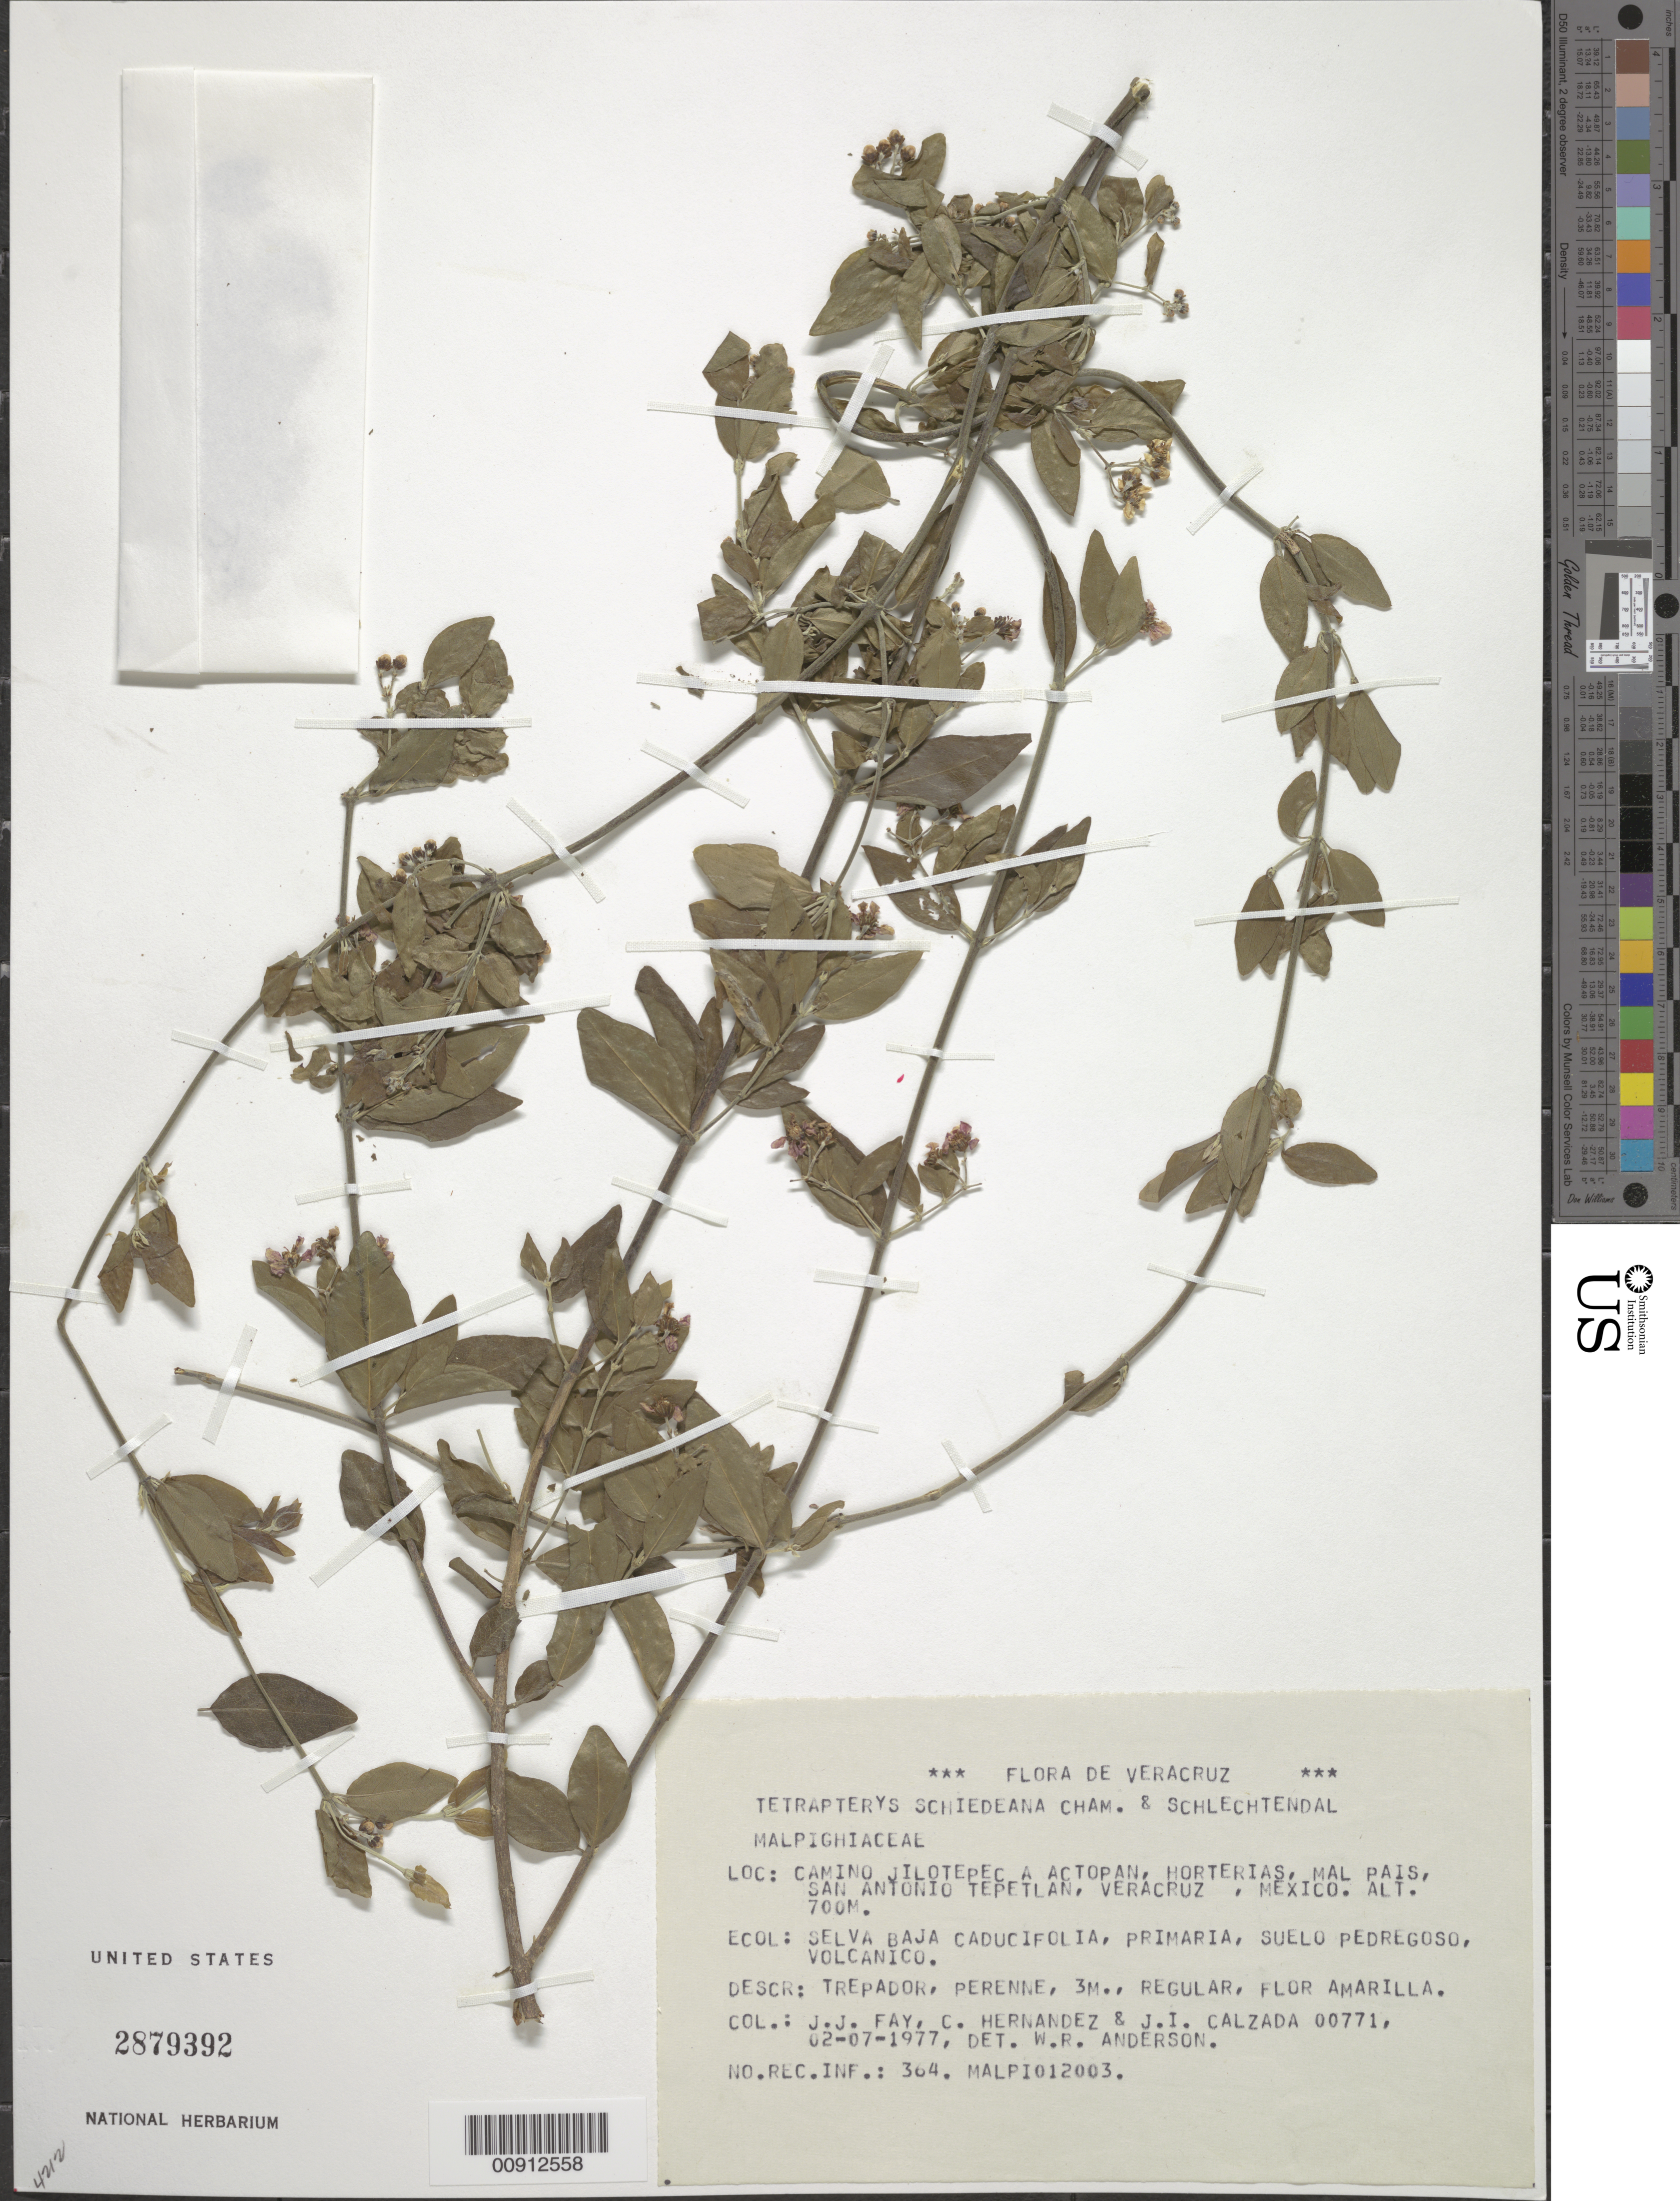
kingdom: Plantae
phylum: Tracheophyta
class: Magnoliopsida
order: Malpighiales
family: Malpighiaceae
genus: Tetrapterys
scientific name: Tetrapterys schiedeana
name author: Schltdl. & Cham.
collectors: J. J. Fay, C. Hernandez & J. I. Calzada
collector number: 00771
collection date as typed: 02 Jul 1977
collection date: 1977-07-02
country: Mexico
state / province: Veracruz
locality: Camino Jilotepec a Actopan, Horterias, Mal Pais, San Antonio Tepetlan, Veracruz.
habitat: Selva baja caducifolia, primaria, suelo pedregoso, volcanico.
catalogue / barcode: US 2879392